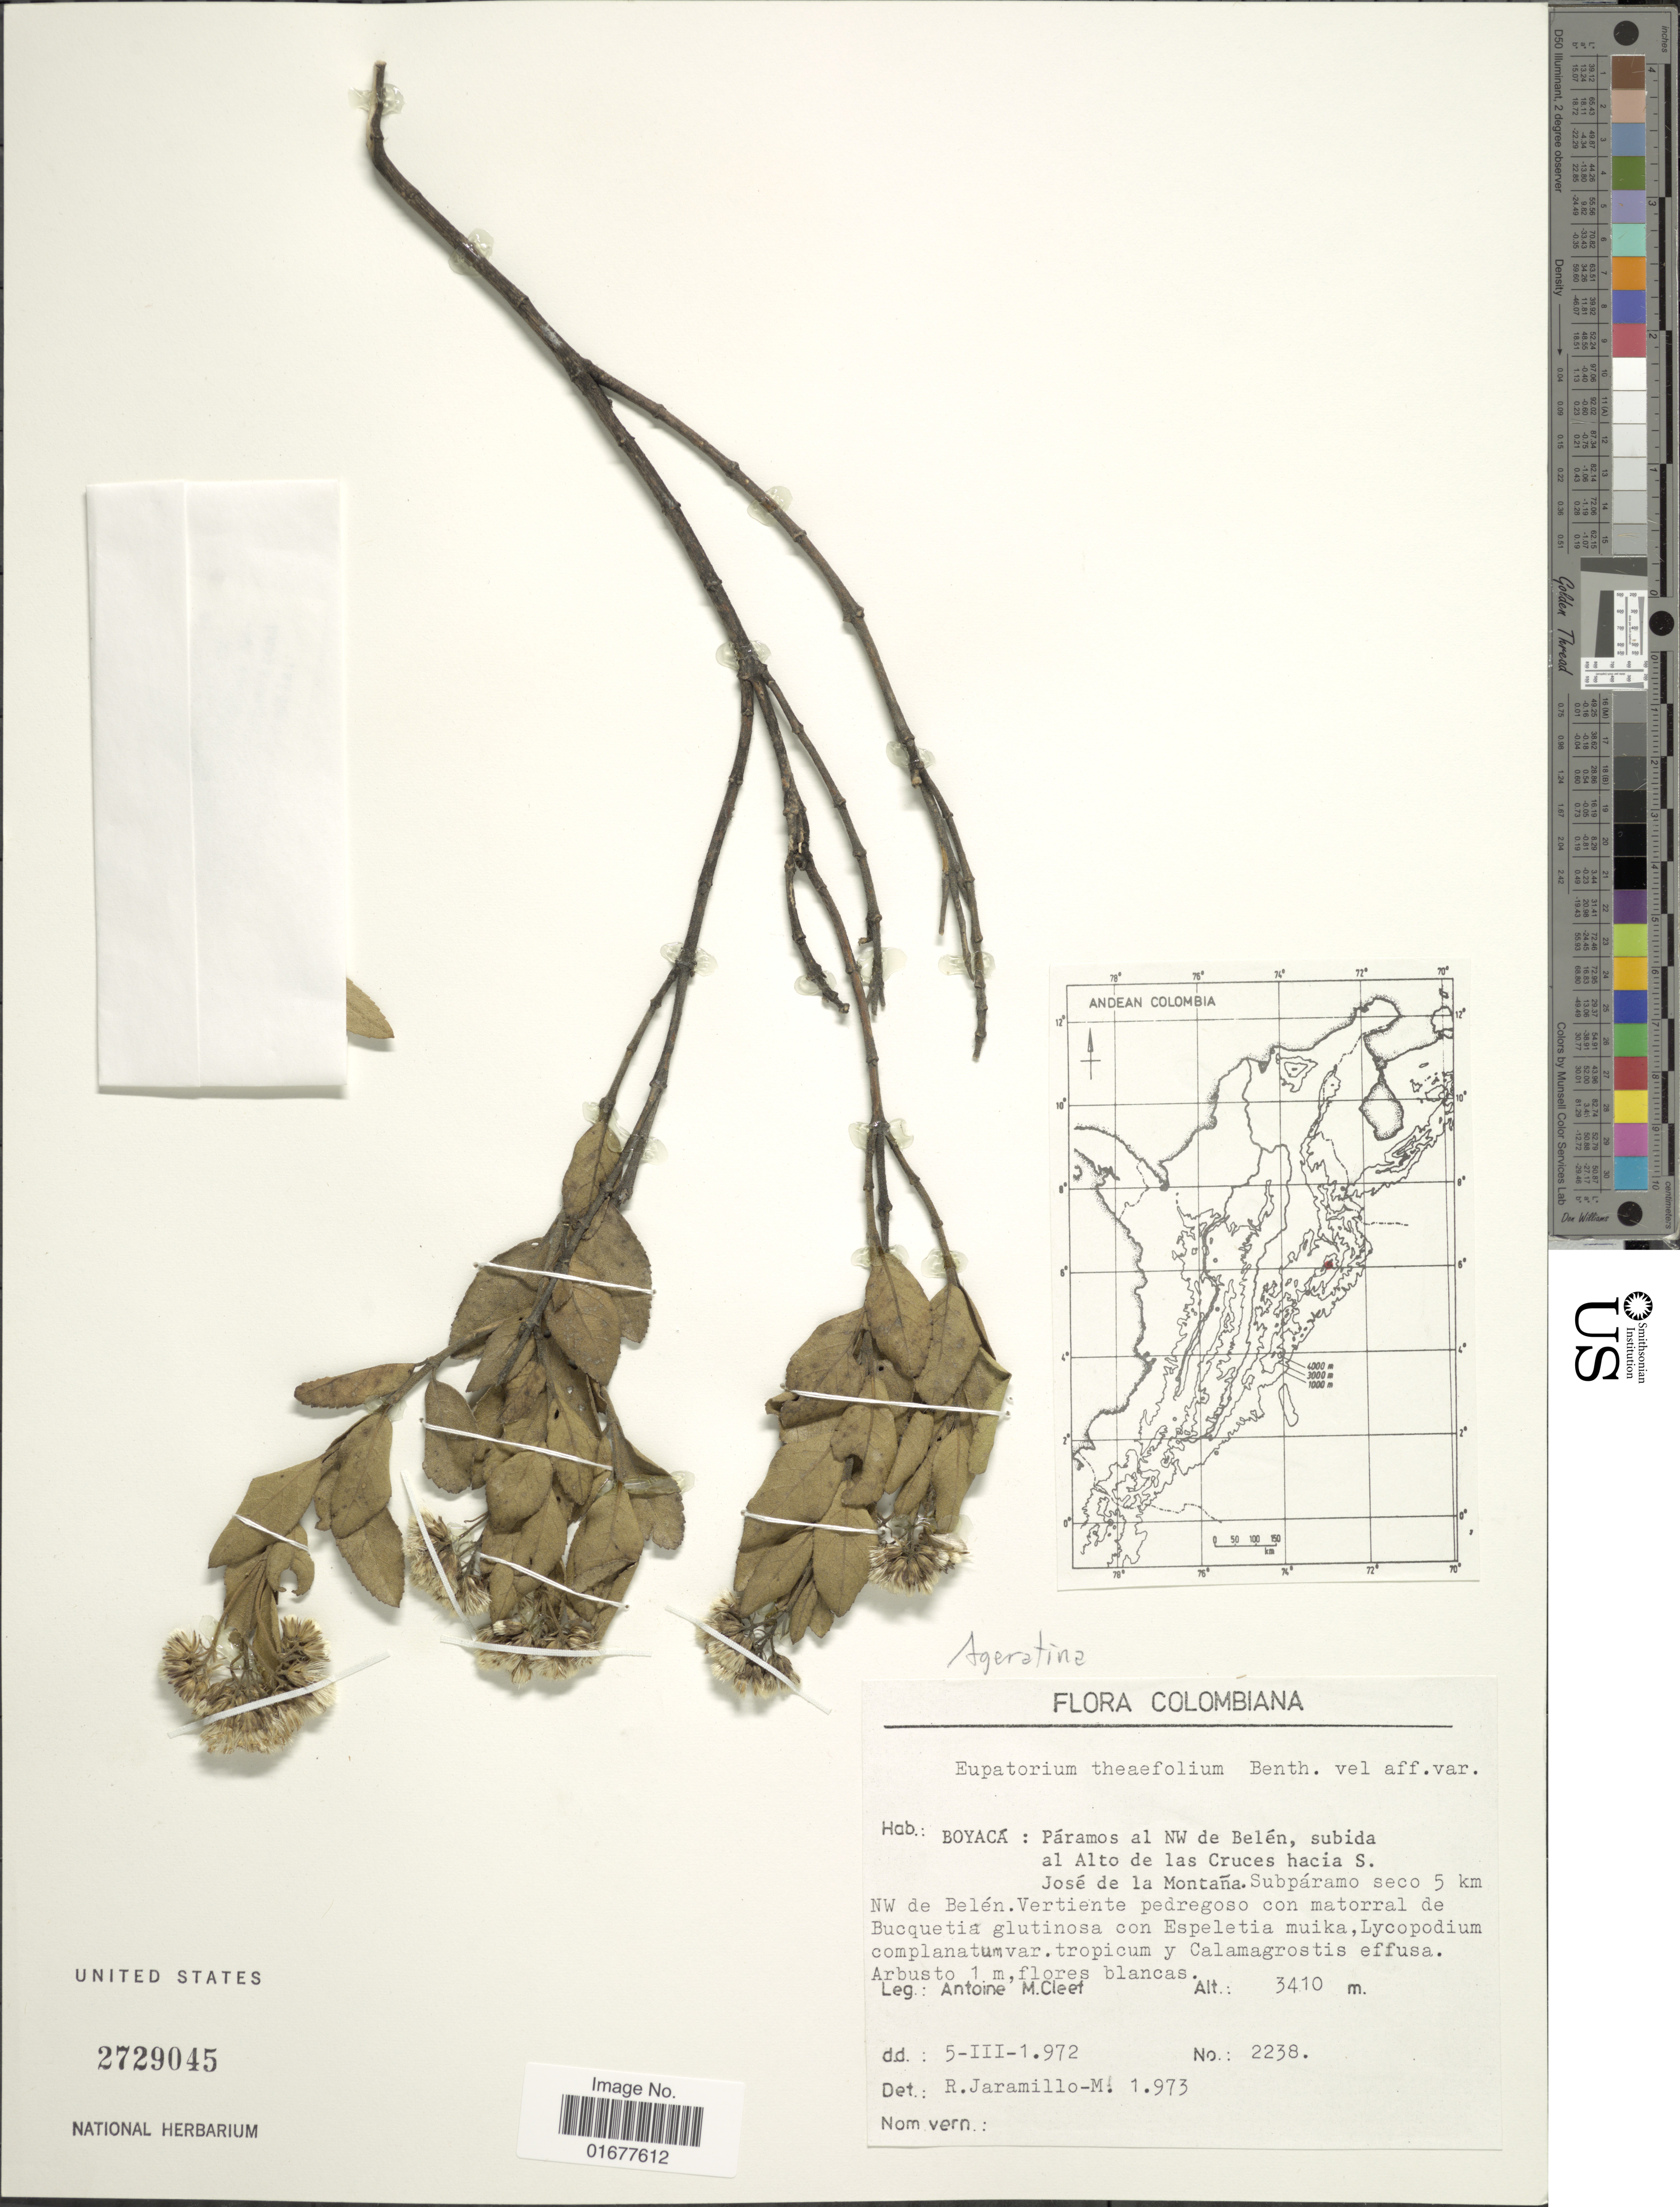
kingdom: Plantae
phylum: Tracheophyta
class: Magnoliopsida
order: Asterales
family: Asteraceae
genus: Ageratina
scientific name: Ageratina theaefolia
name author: (Benth.) R.M. King & H. Rob.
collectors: A. M. Cleef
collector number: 2238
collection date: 1972-03-05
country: Colombia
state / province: Boyacá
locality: Paramos al NW de Belen, subida al Alto de las Cruces hacia S. Jose de la Montana, Subparamo seco 5 km NW de Belen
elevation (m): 3410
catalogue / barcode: US 2729045